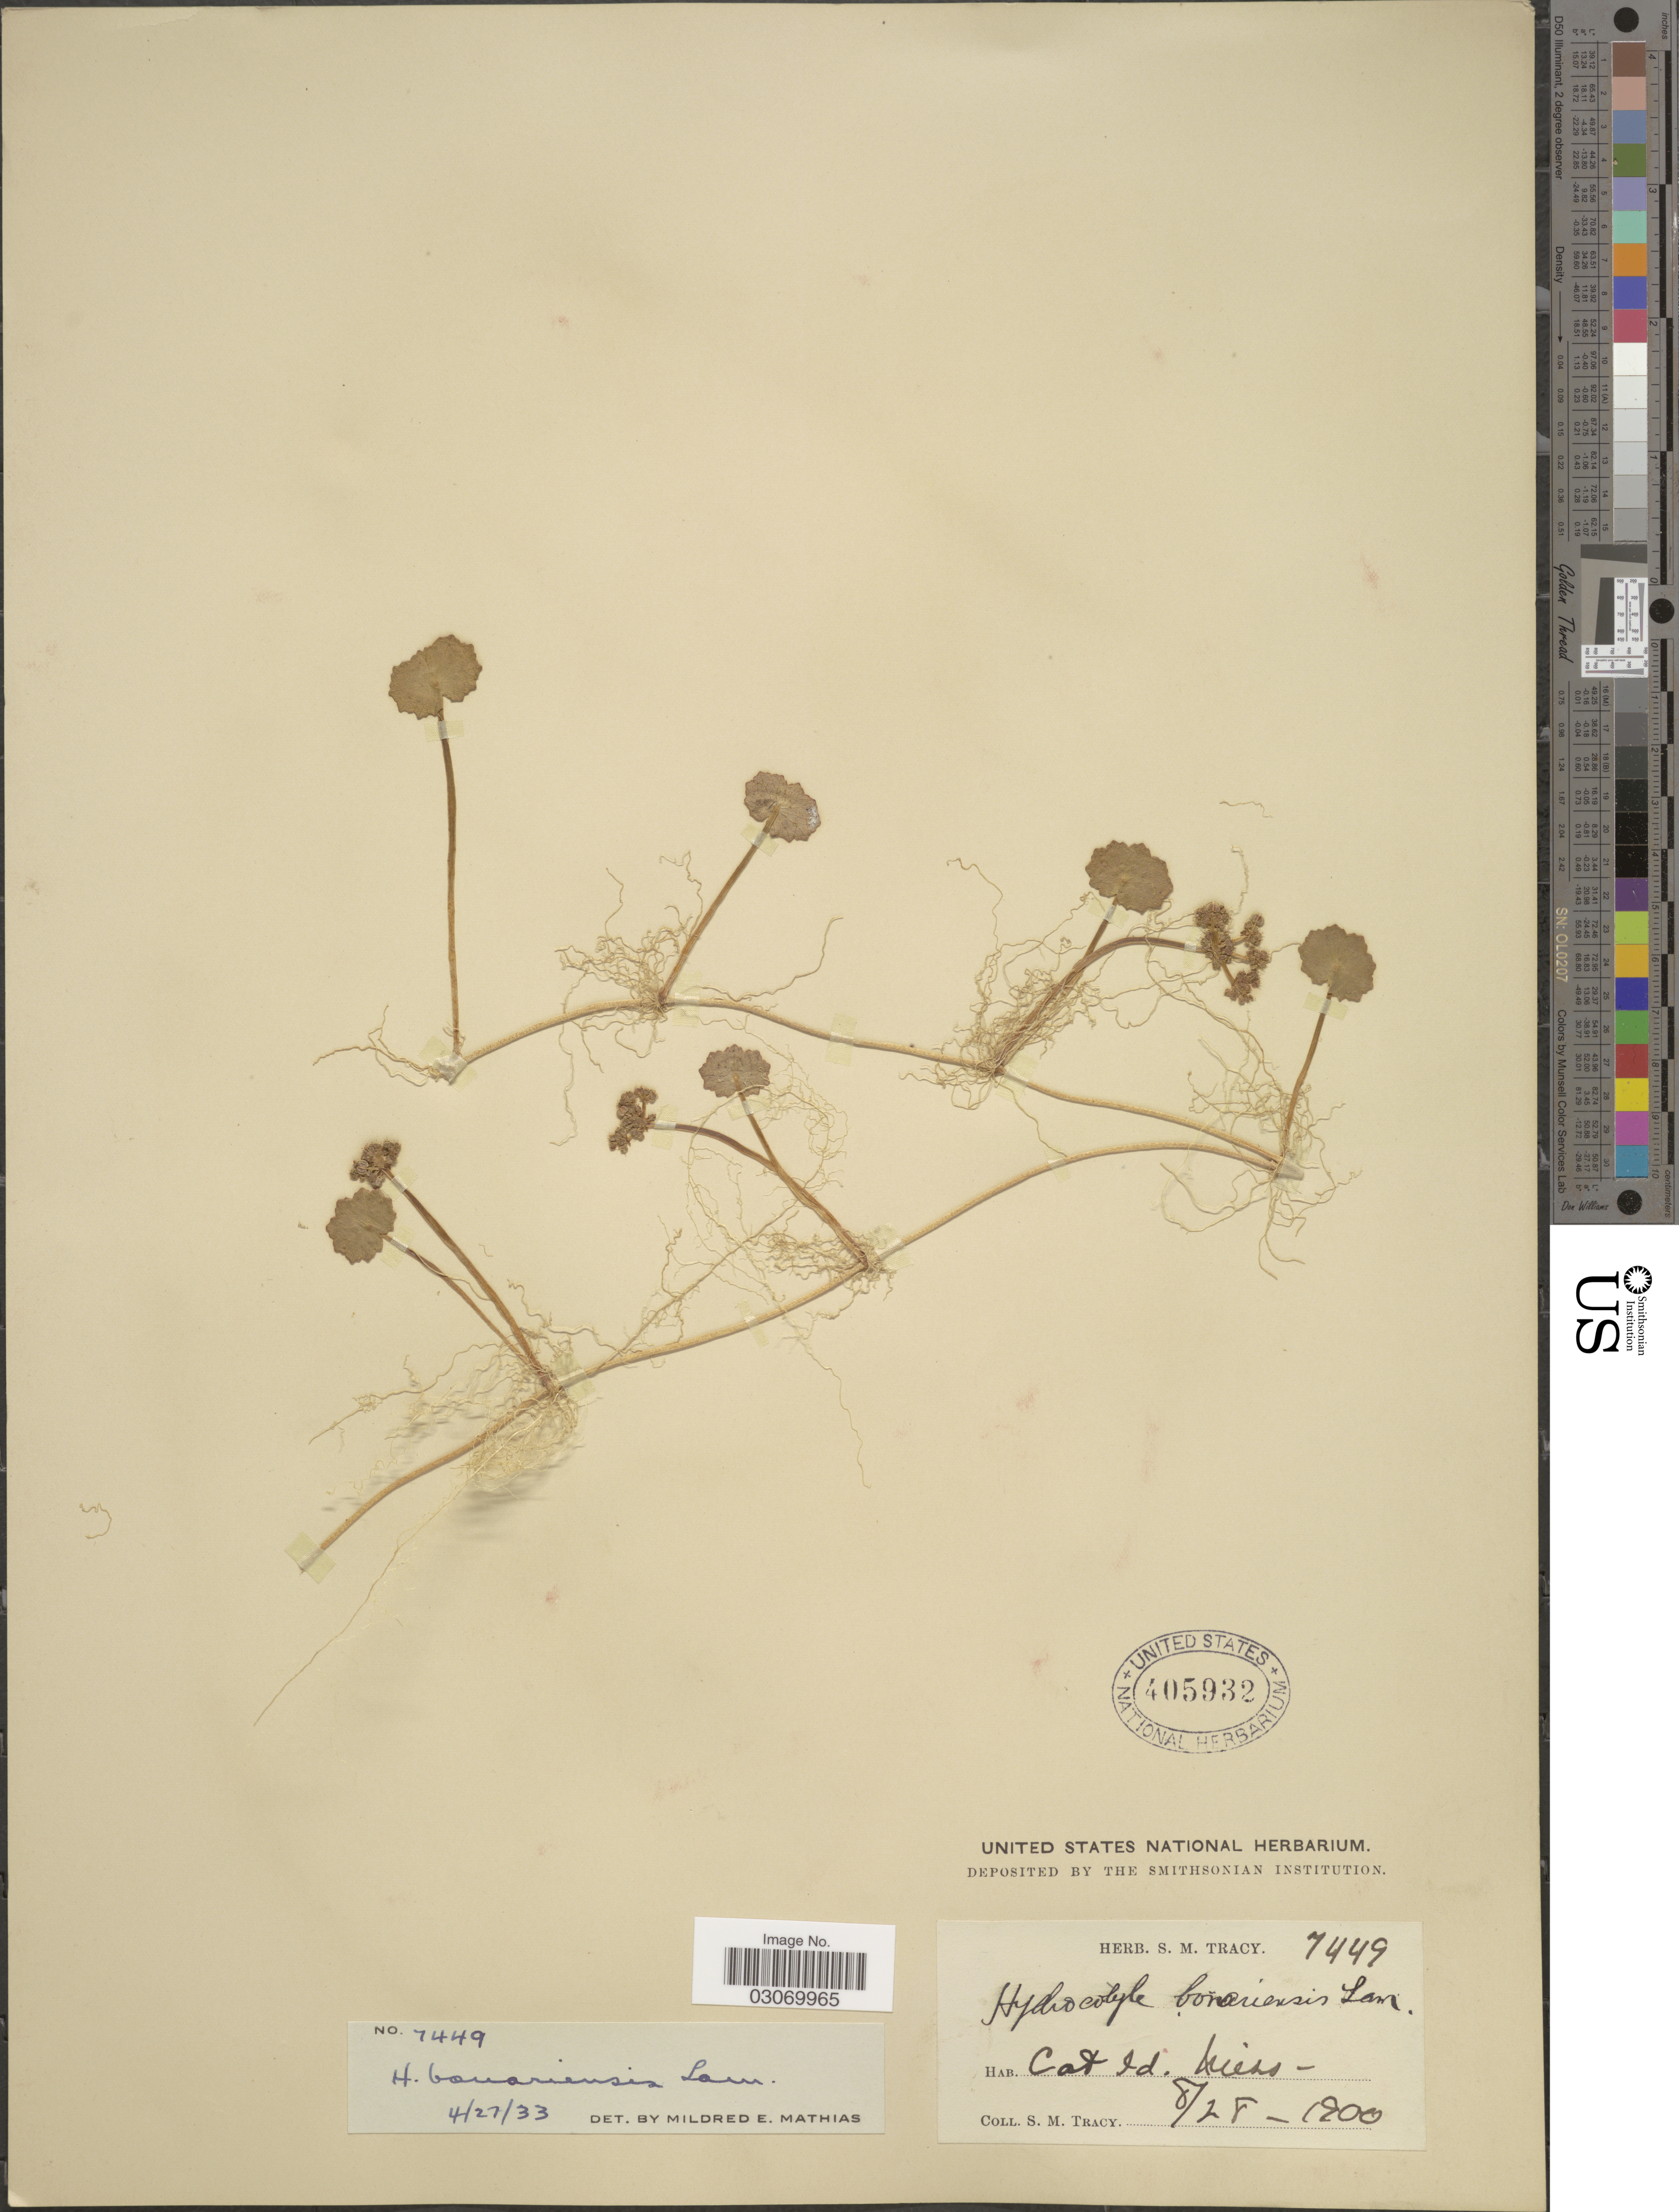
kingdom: Plantae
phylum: Tracheophyta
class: Magnoliopsida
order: Apiales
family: Araliaceae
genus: Hydrocotyle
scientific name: Hydrocotyle bonariensis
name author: Lam.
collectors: S. M. Tracy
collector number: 7449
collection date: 1900-08-28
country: United States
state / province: Mississippi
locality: Cat Id.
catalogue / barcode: US 405932